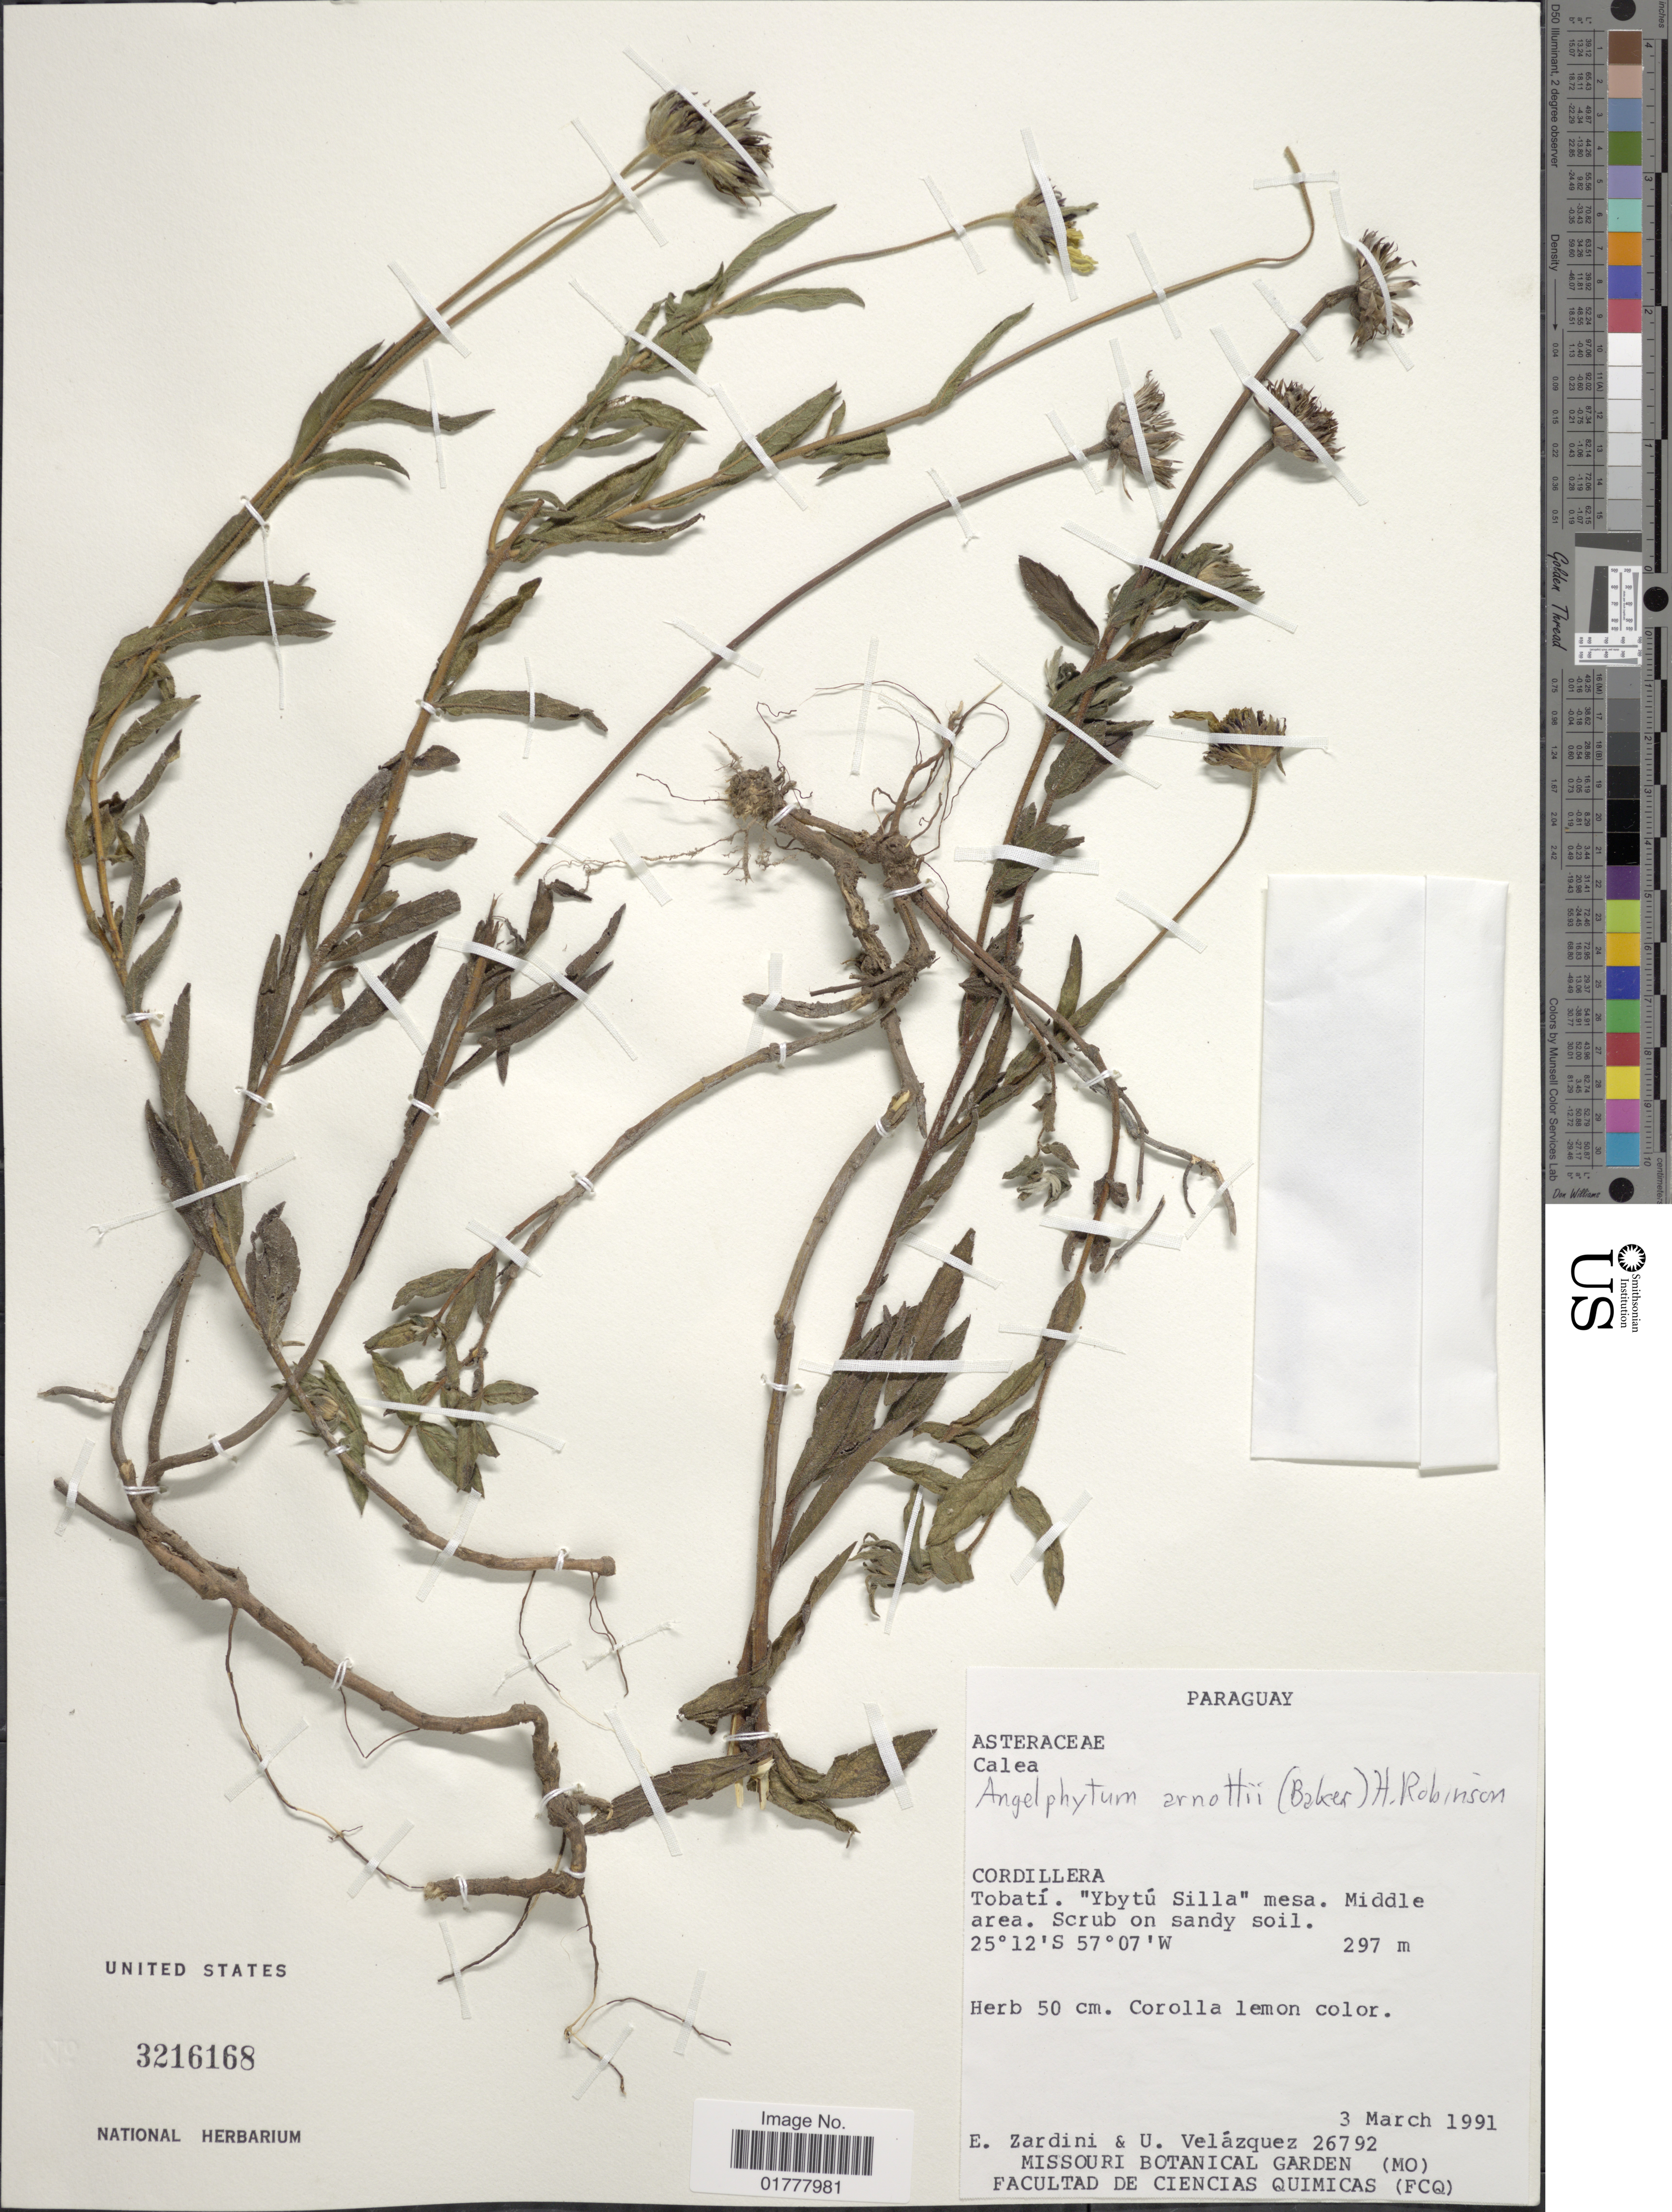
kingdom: Plantae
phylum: Tracheophyta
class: Magnoliopsida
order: Asterales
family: Asteraceae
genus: Angelphytum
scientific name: Angelphytum arnottii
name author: (Baker) H. Rob.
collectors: E. M. Zardini & U. Velázquez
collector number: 26792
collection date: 1991-04-03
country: Paraguay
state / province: Cordillera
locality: Cordillera, Tobati, "Ybytu Silla" mesa, Middle area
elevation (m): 297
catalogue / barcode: US 3216168